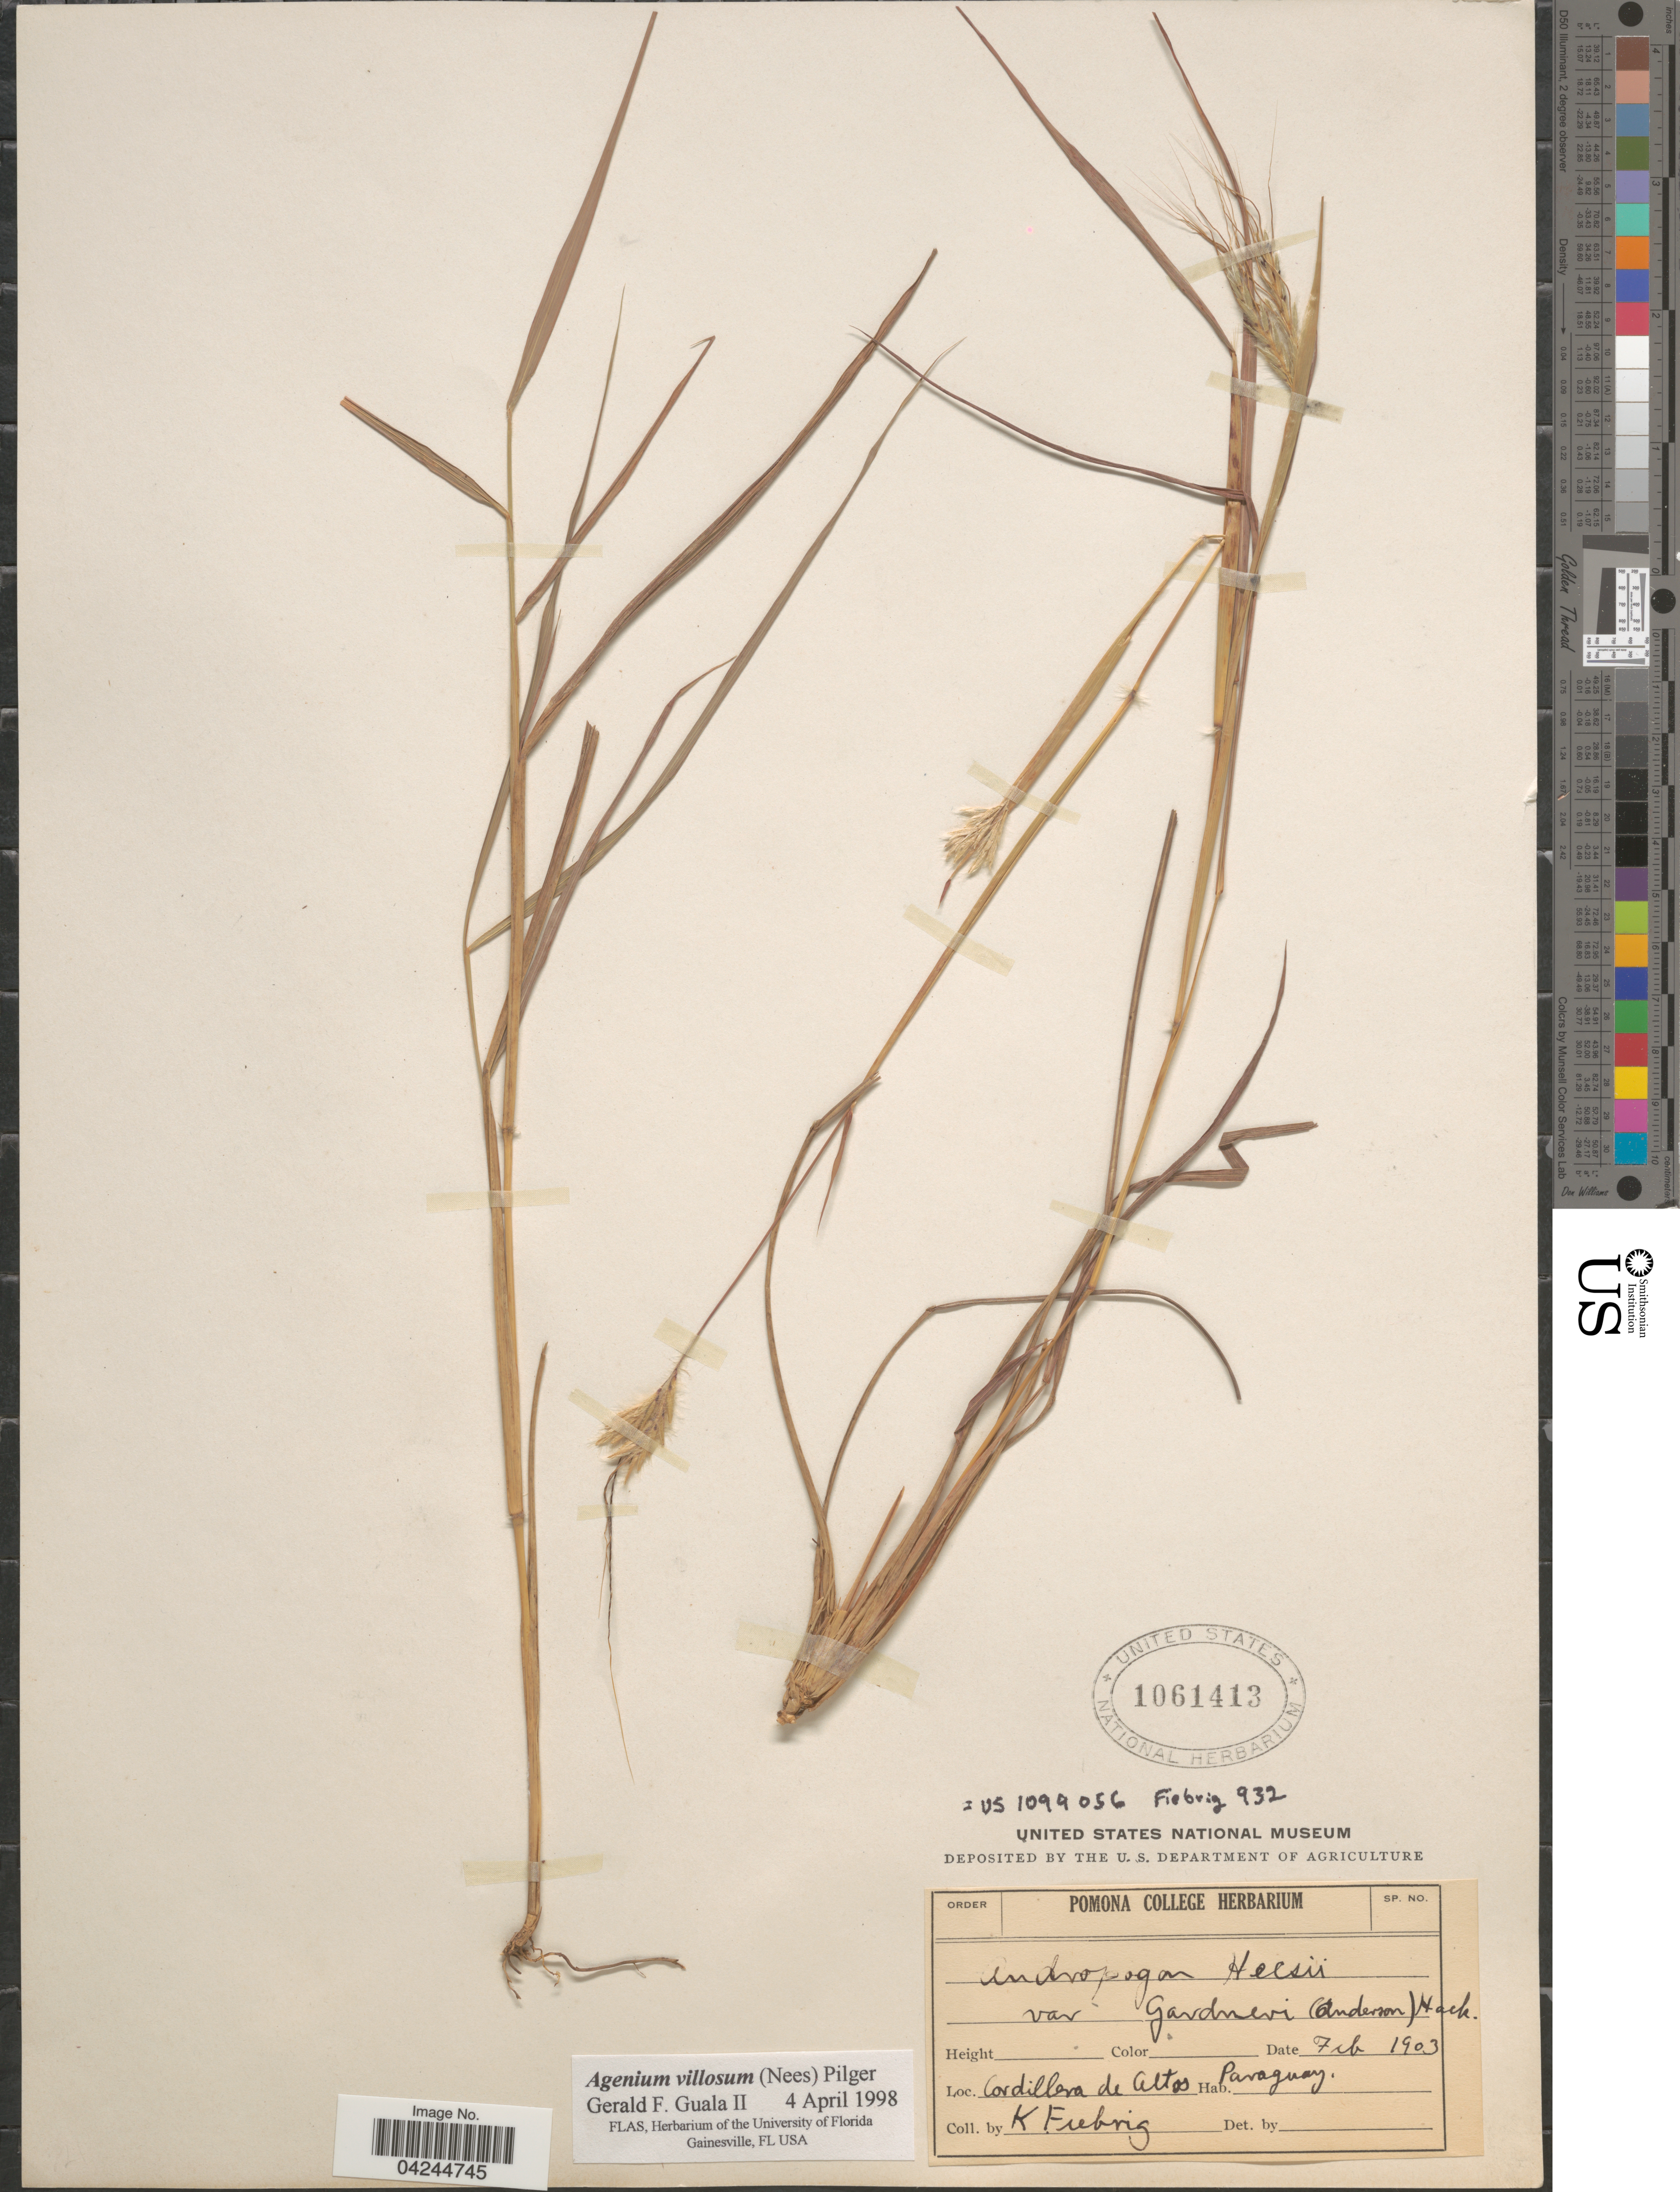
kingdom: Plantae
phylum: Tracheophyta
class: Liliopsida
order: Poales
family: Poaceae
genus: Agenium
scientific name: Agenium villosum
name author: (Nees) Pilg.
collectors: K. Fiebrig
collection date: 1903-02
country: Paraguay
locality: Cordillera de Altos.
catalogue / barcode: US 1061413